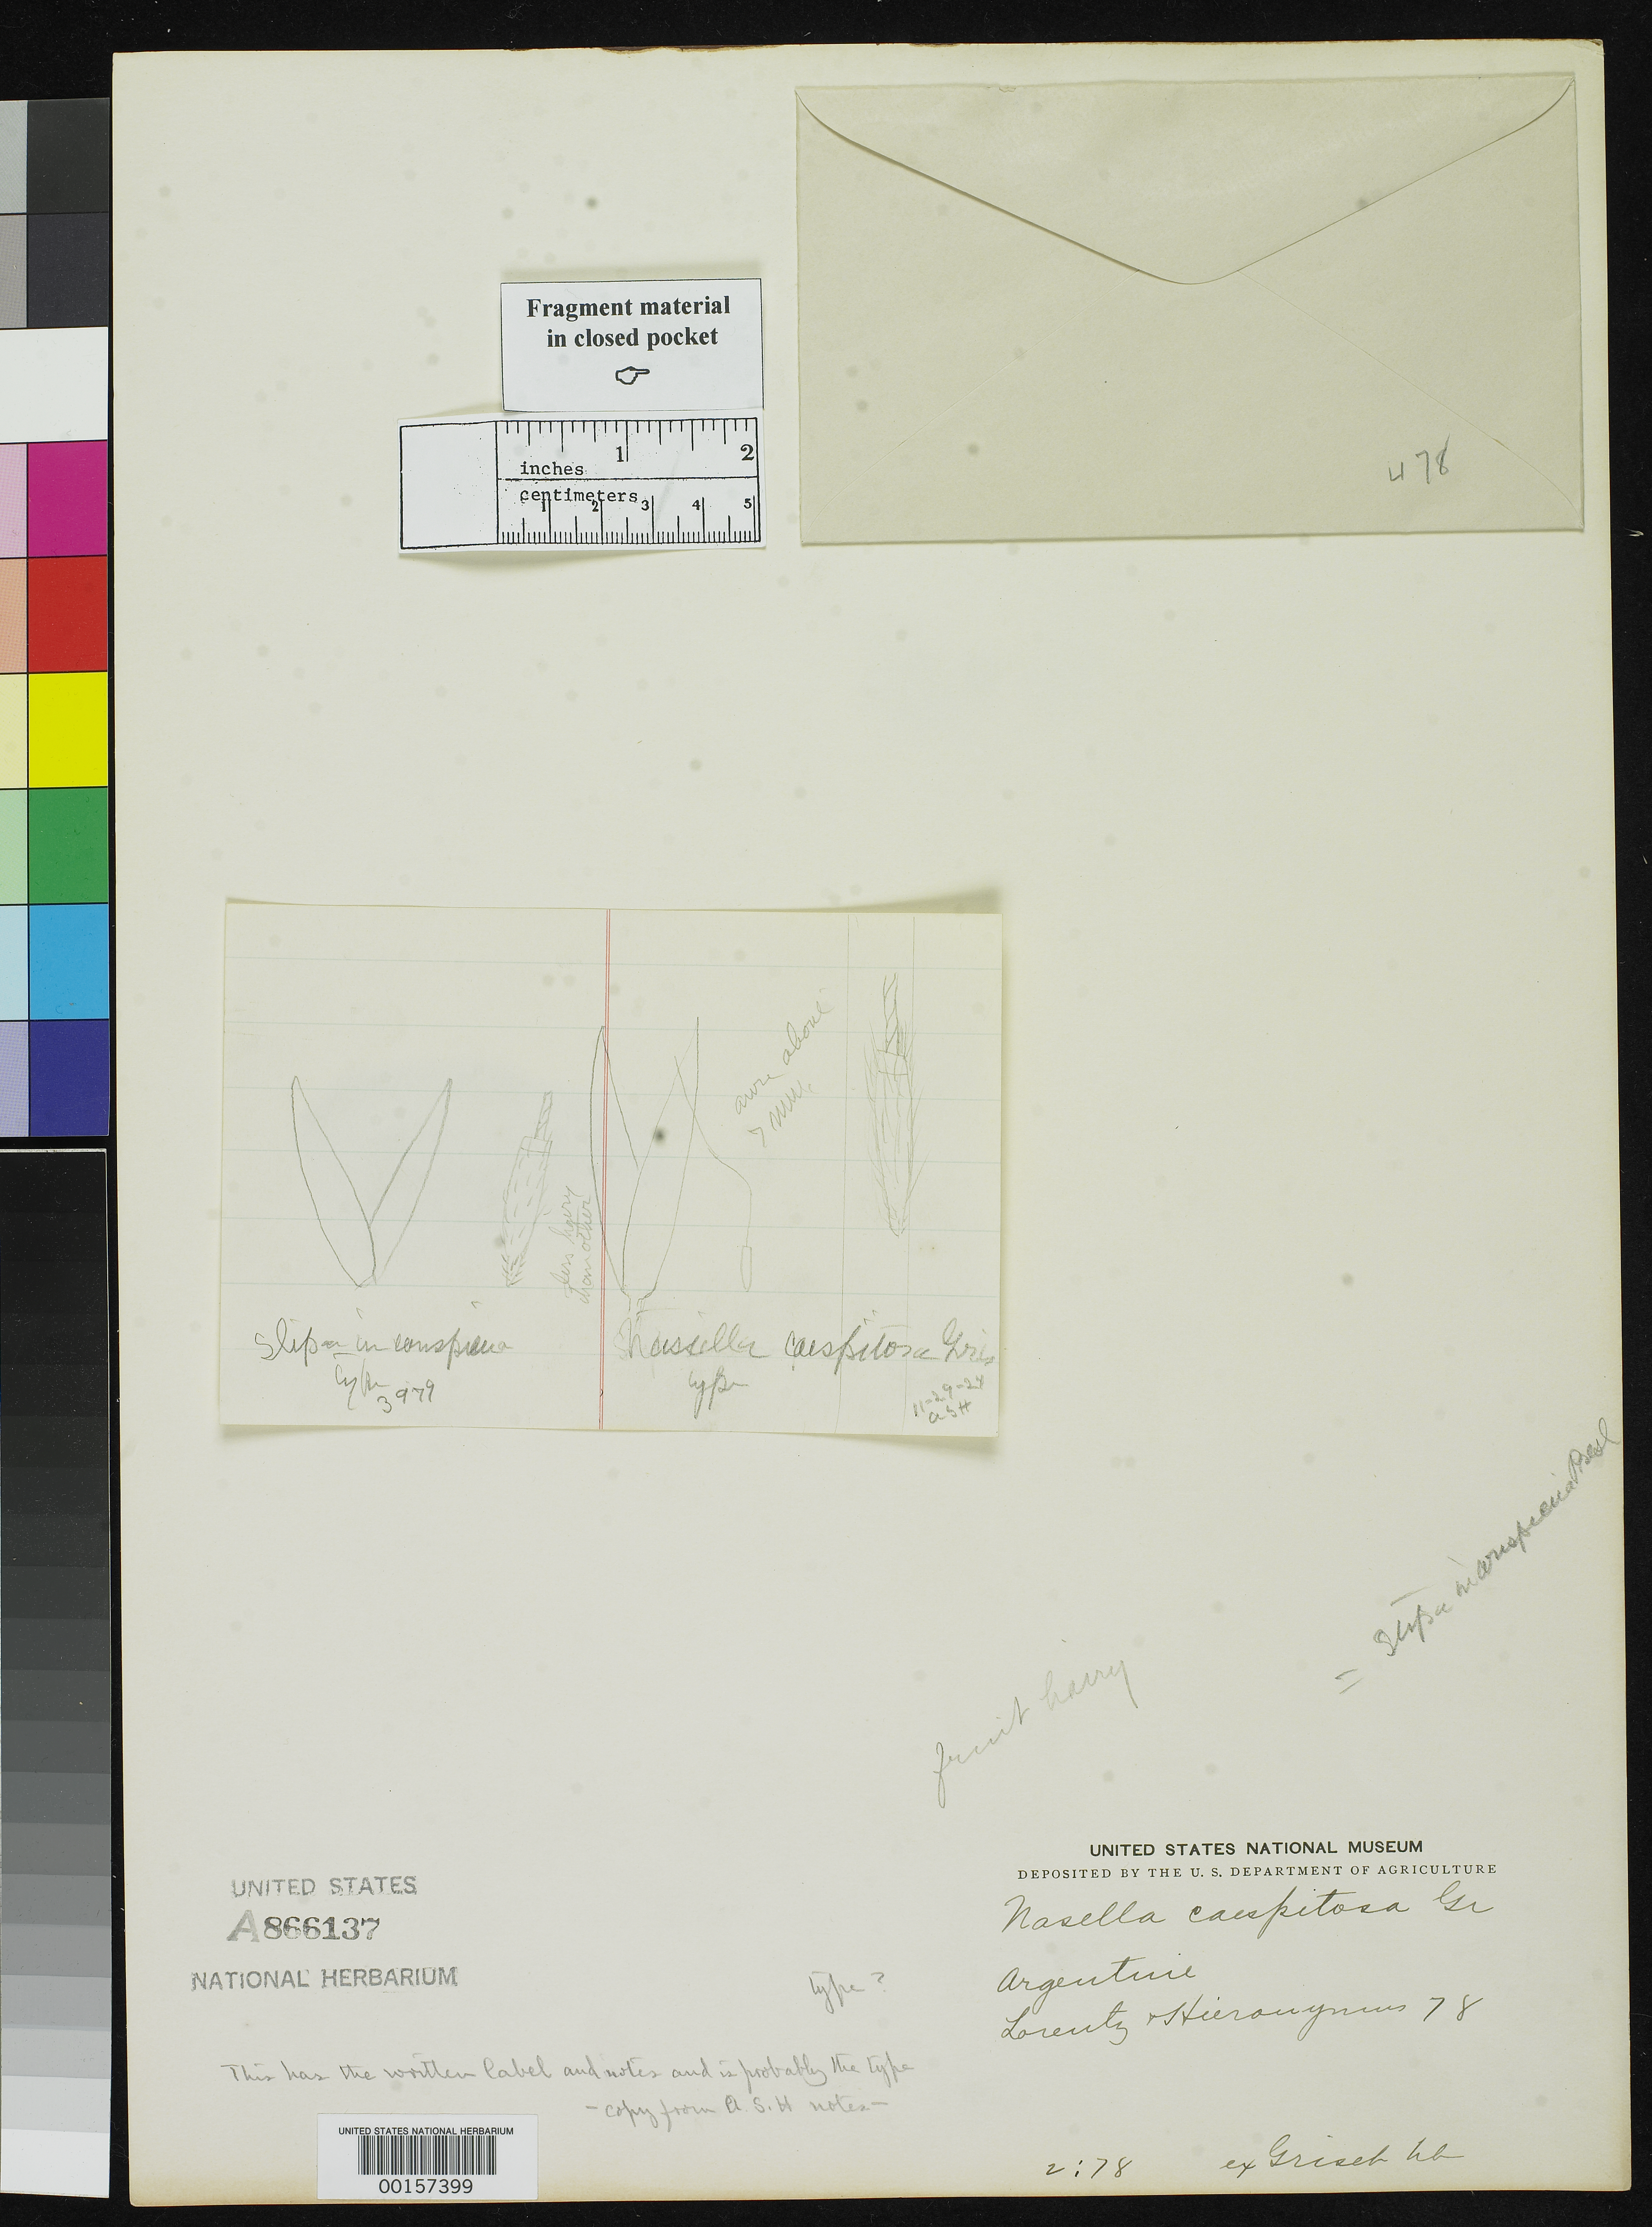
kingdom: Plantae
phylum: Tracheophyta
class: Liliopsida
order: Poales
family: Poaceae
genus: Nassella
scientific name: Nassella caespitosa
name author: Griseb.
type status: Type Fragment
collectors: P. G. Lorentz & G. H. Hieronymus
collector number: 78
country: Argentina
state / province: Tucumán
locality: S. de Aconquija.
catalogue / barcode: US 866173A